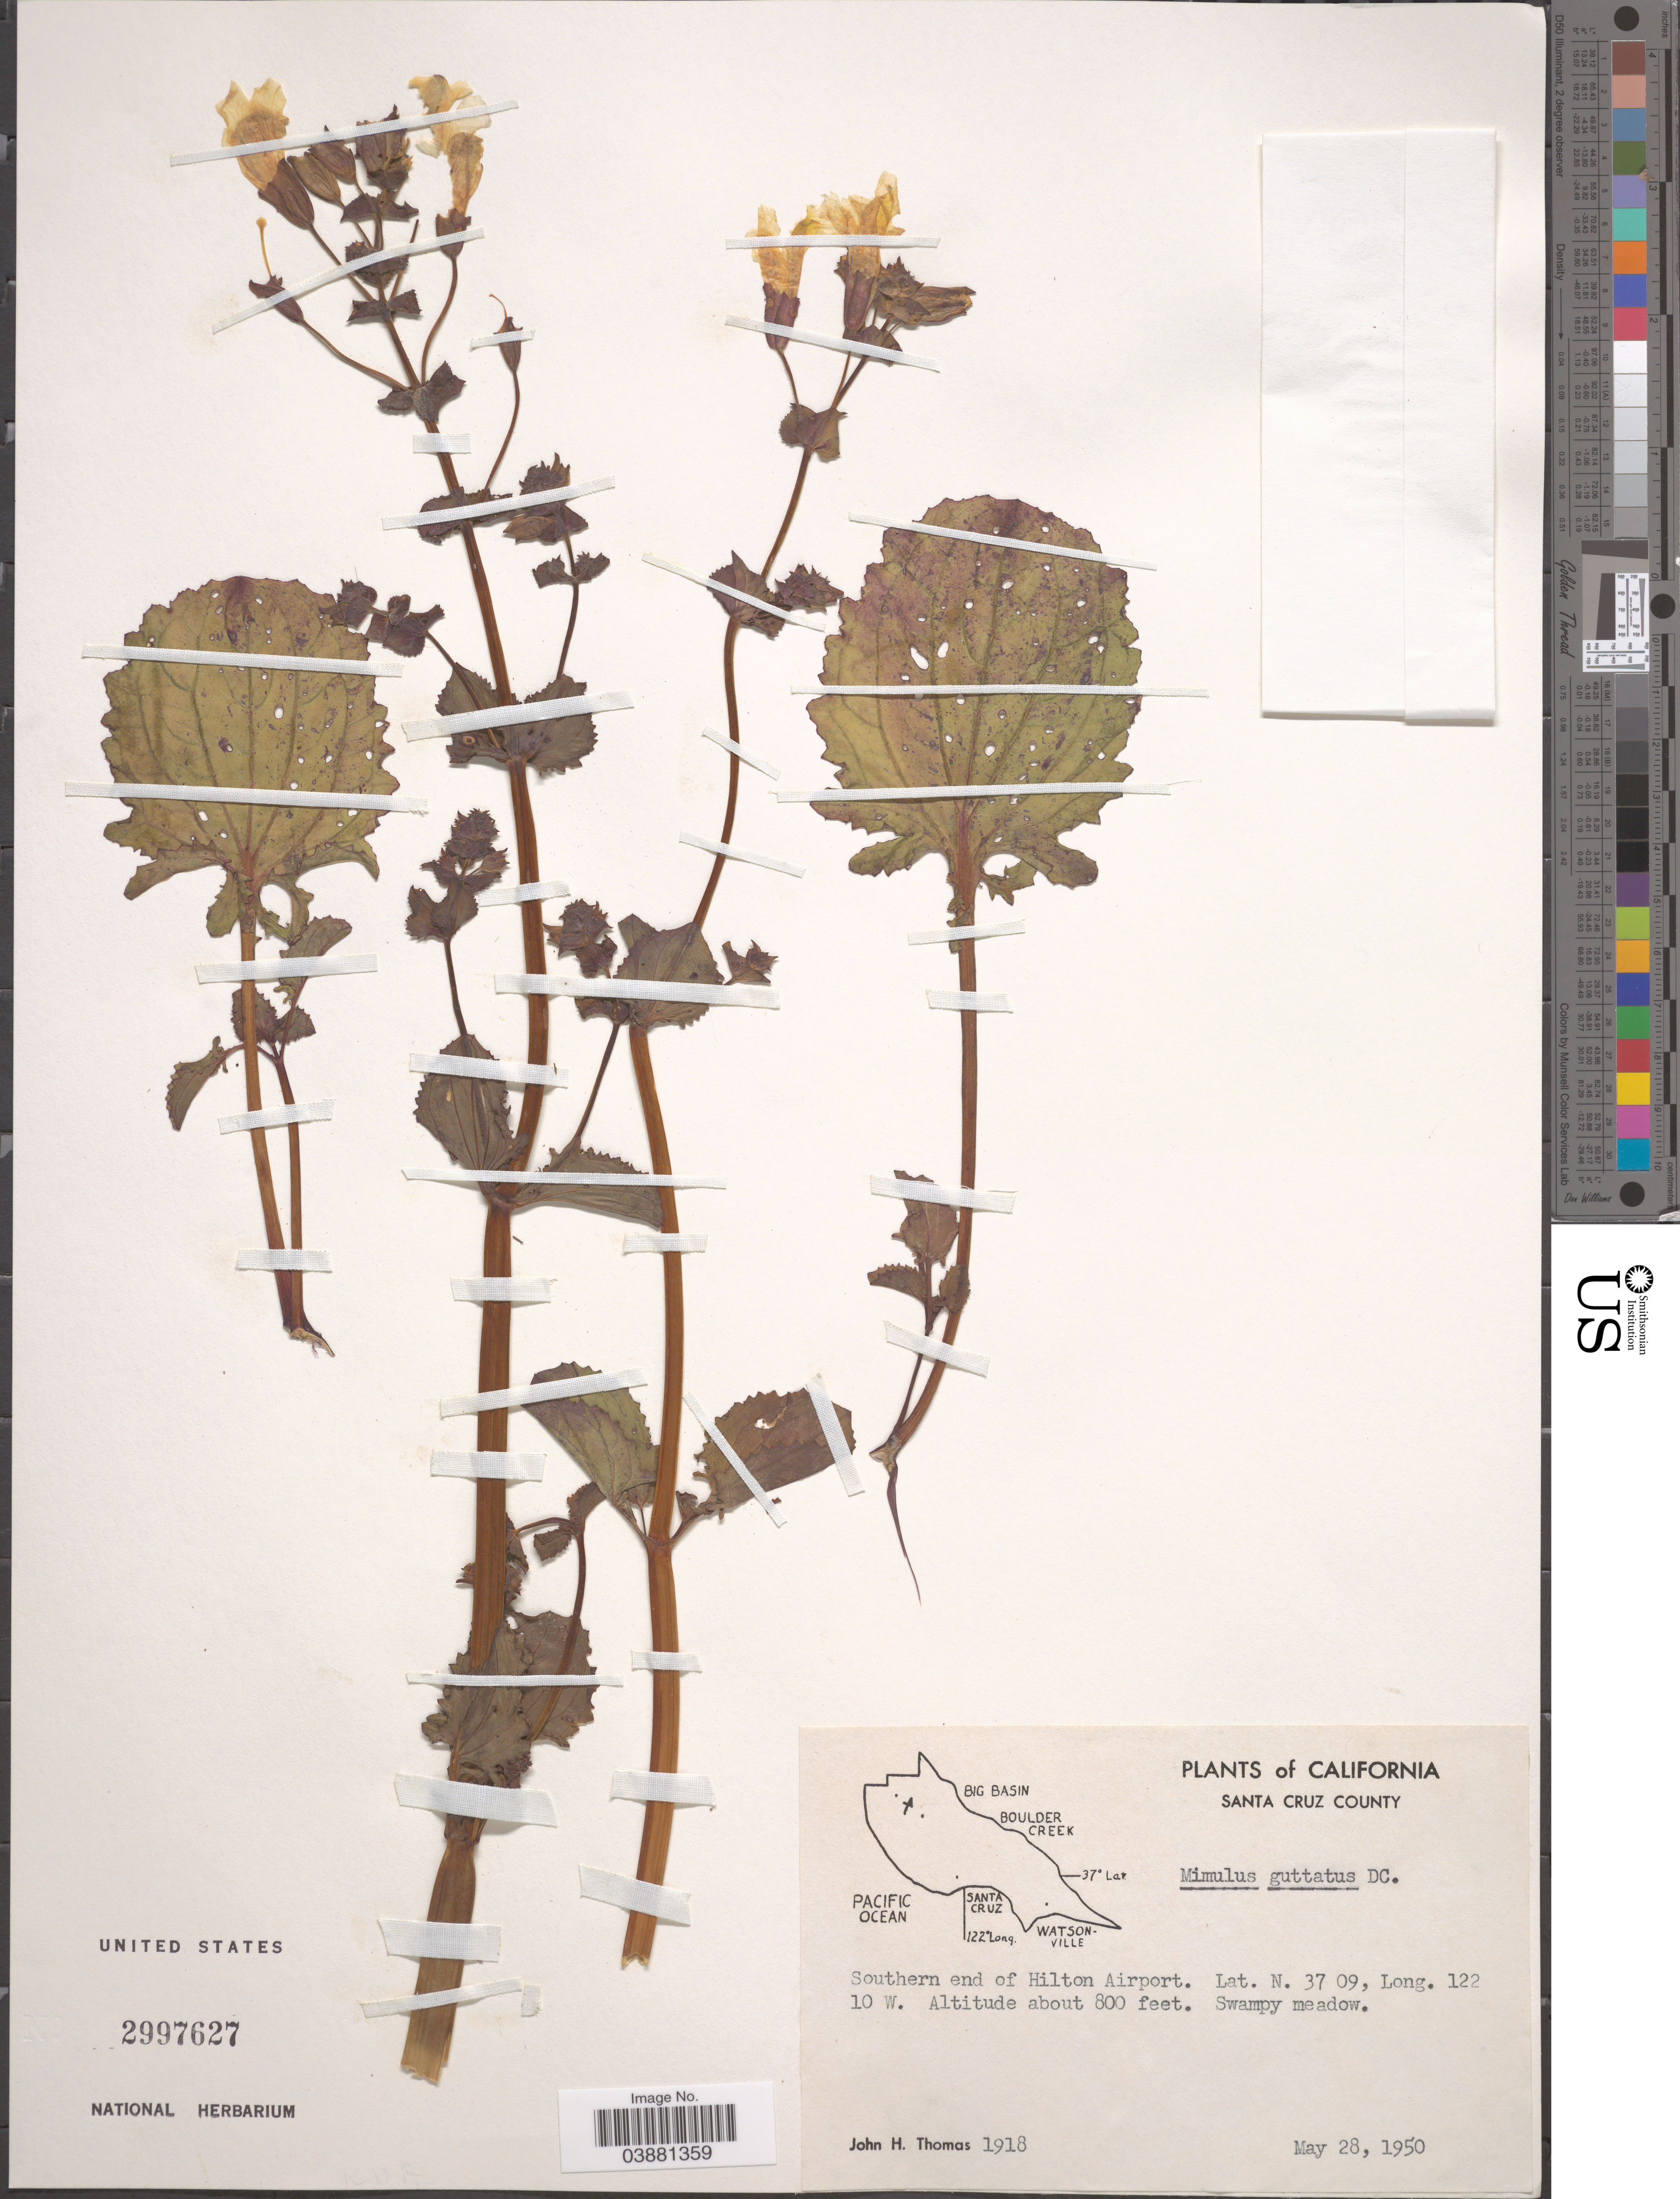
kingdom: Plantae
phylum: Tracheophyta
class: Magnoliopsida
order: Lamiales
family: Phrymaceae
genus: Mimulus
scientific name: Mimulus guttatus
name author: DC.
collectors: J. H. Thomas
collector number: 1918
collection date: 1950-05-28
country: United States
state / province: California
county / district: Santa Cruz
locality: Santa Cruz County. Southern end of Hilton Airport.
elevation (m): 244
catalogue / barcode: US 2997627